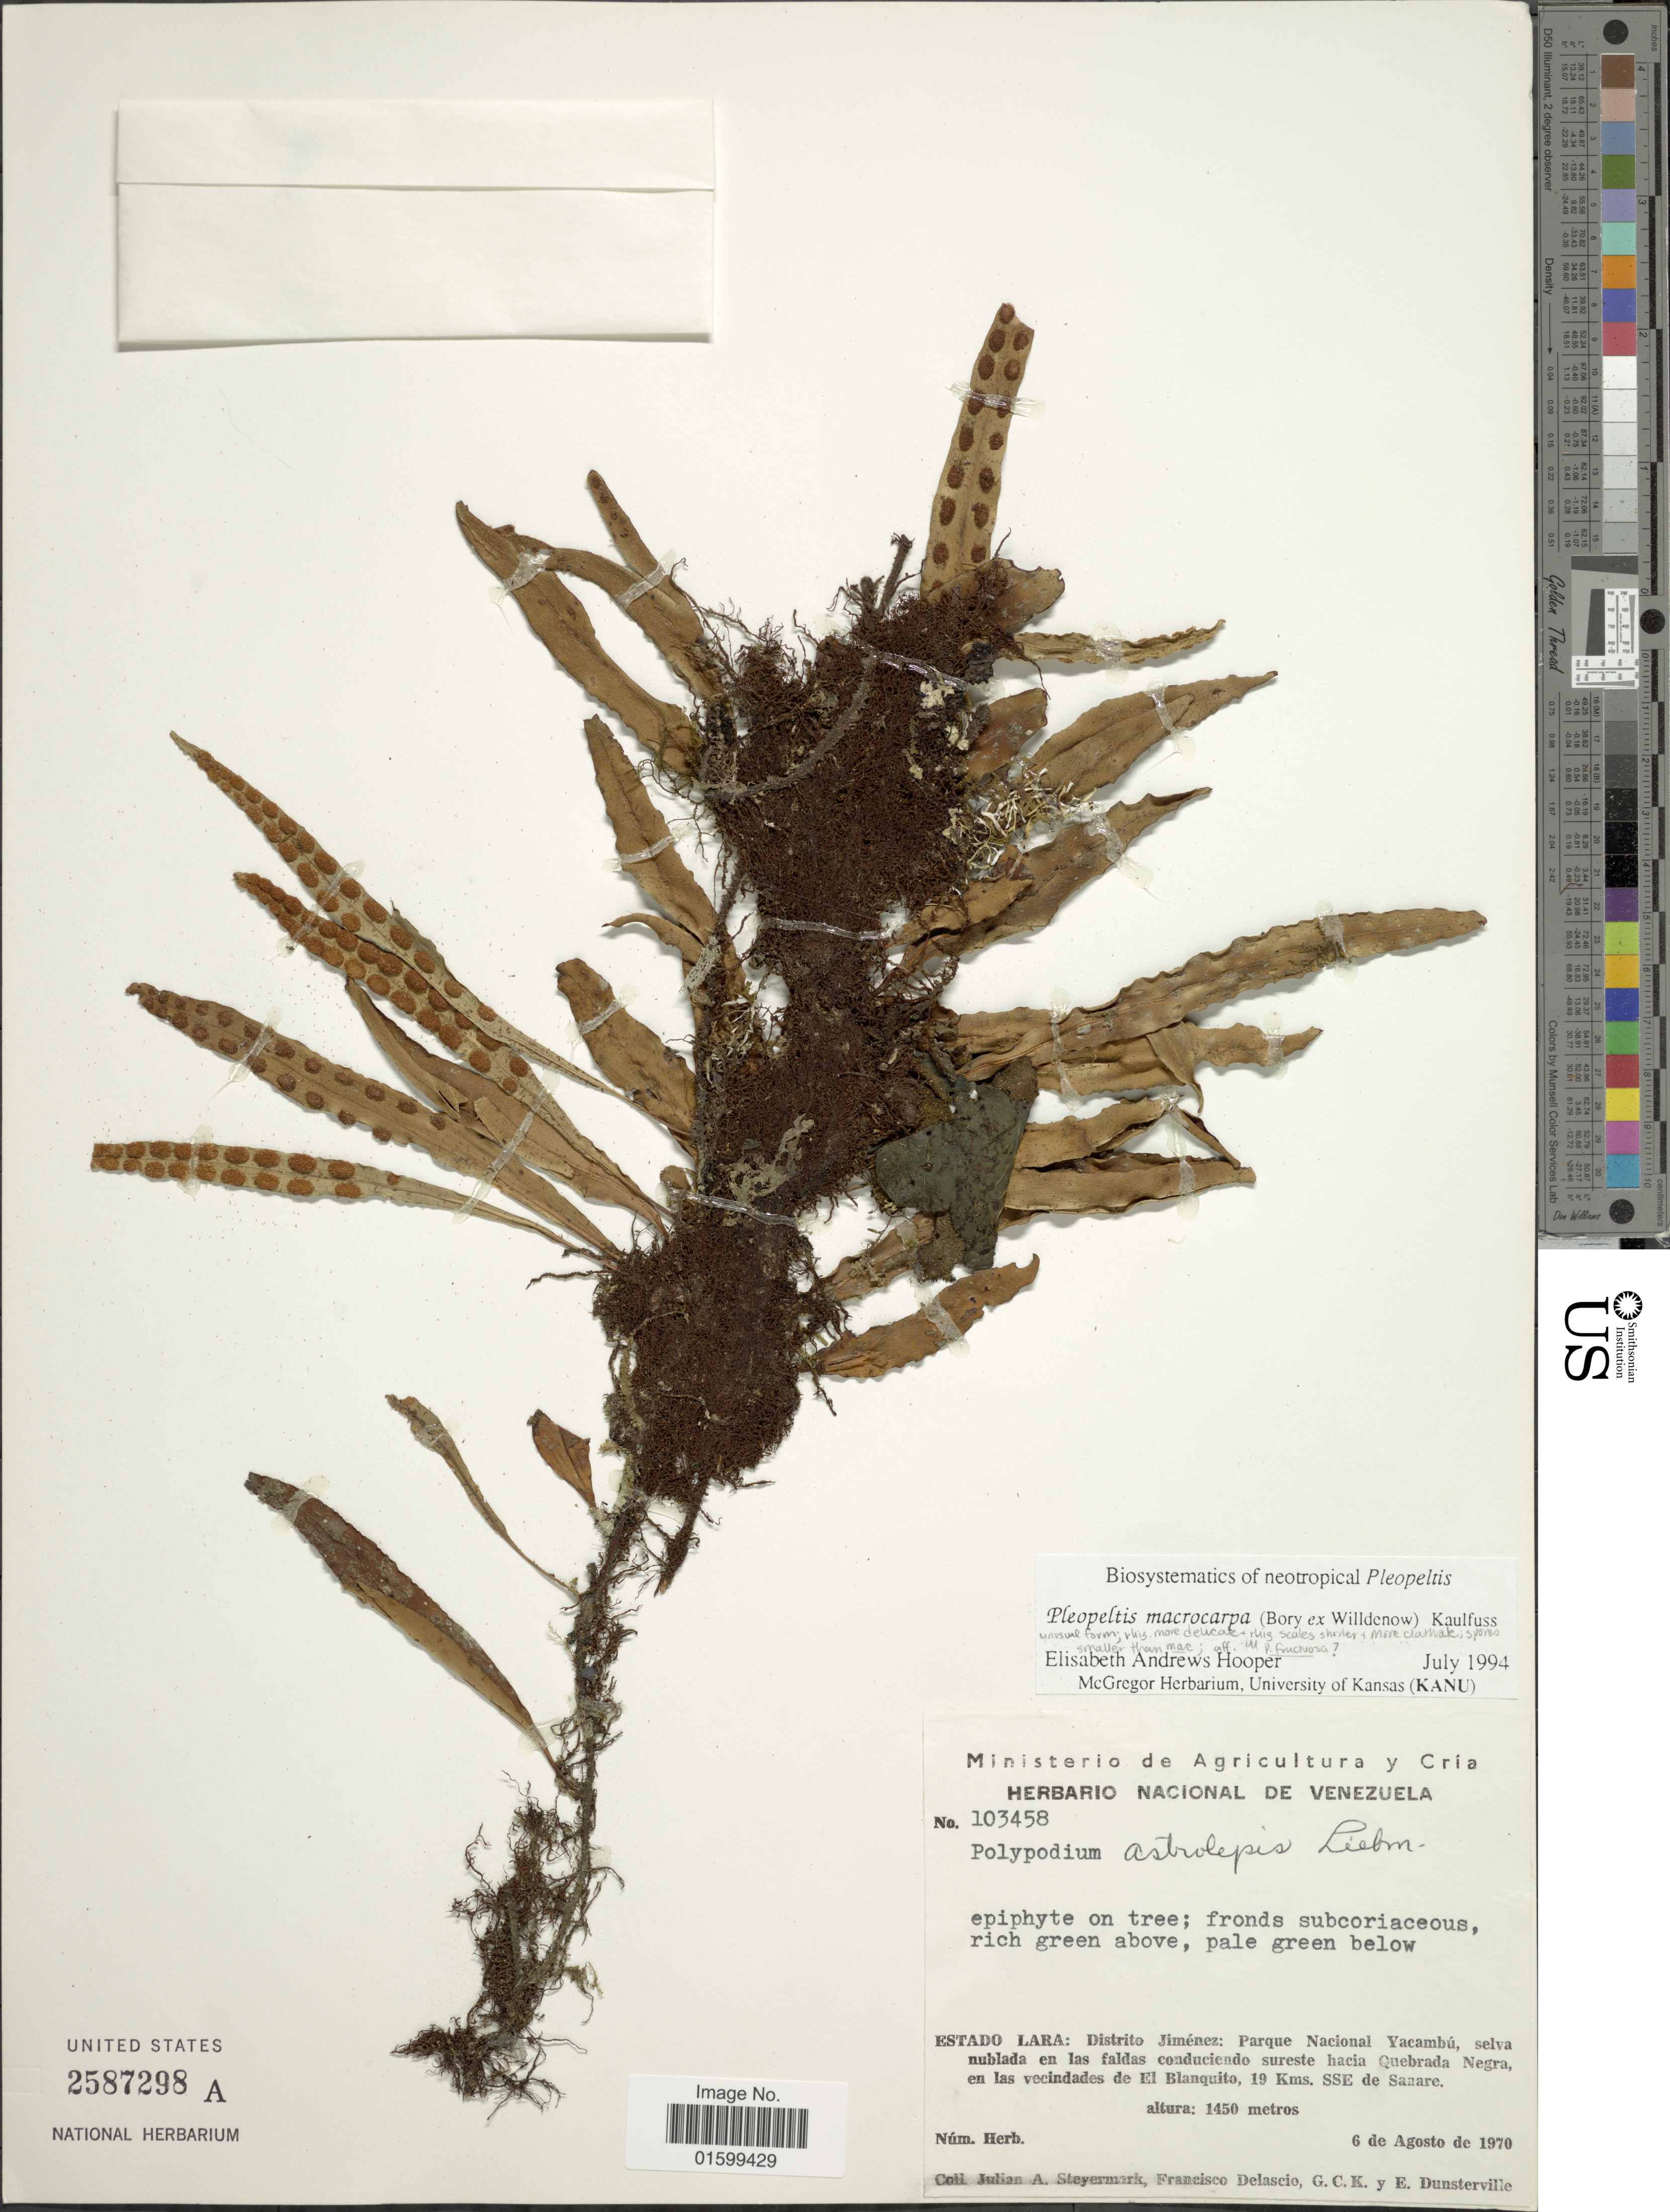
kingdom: Plantae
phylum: Tracheophyta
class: Polypodiopsida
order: Polypodiales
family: Polypodiaceae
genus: Pleopeltis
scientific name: Pleopeltis macrocarpa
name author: (Bory ex Willd.) Kaulf.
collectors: J. Steyermark, F. Delascio C., G. C. K. Dunsterville & E. Dunsterville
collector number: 103458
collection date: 1970-08-06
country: Venezuela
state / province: Lara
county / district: Jiménez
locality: Distrito Jiménez: Parque Nacional Yacambú, selva nublada en las faldas conduciendo sureste hacia Quebrada Negra, en las vecinddes de El Blanquito, 19 kms. SSE de Sanare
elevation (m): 1450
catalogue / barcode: US 2587298A